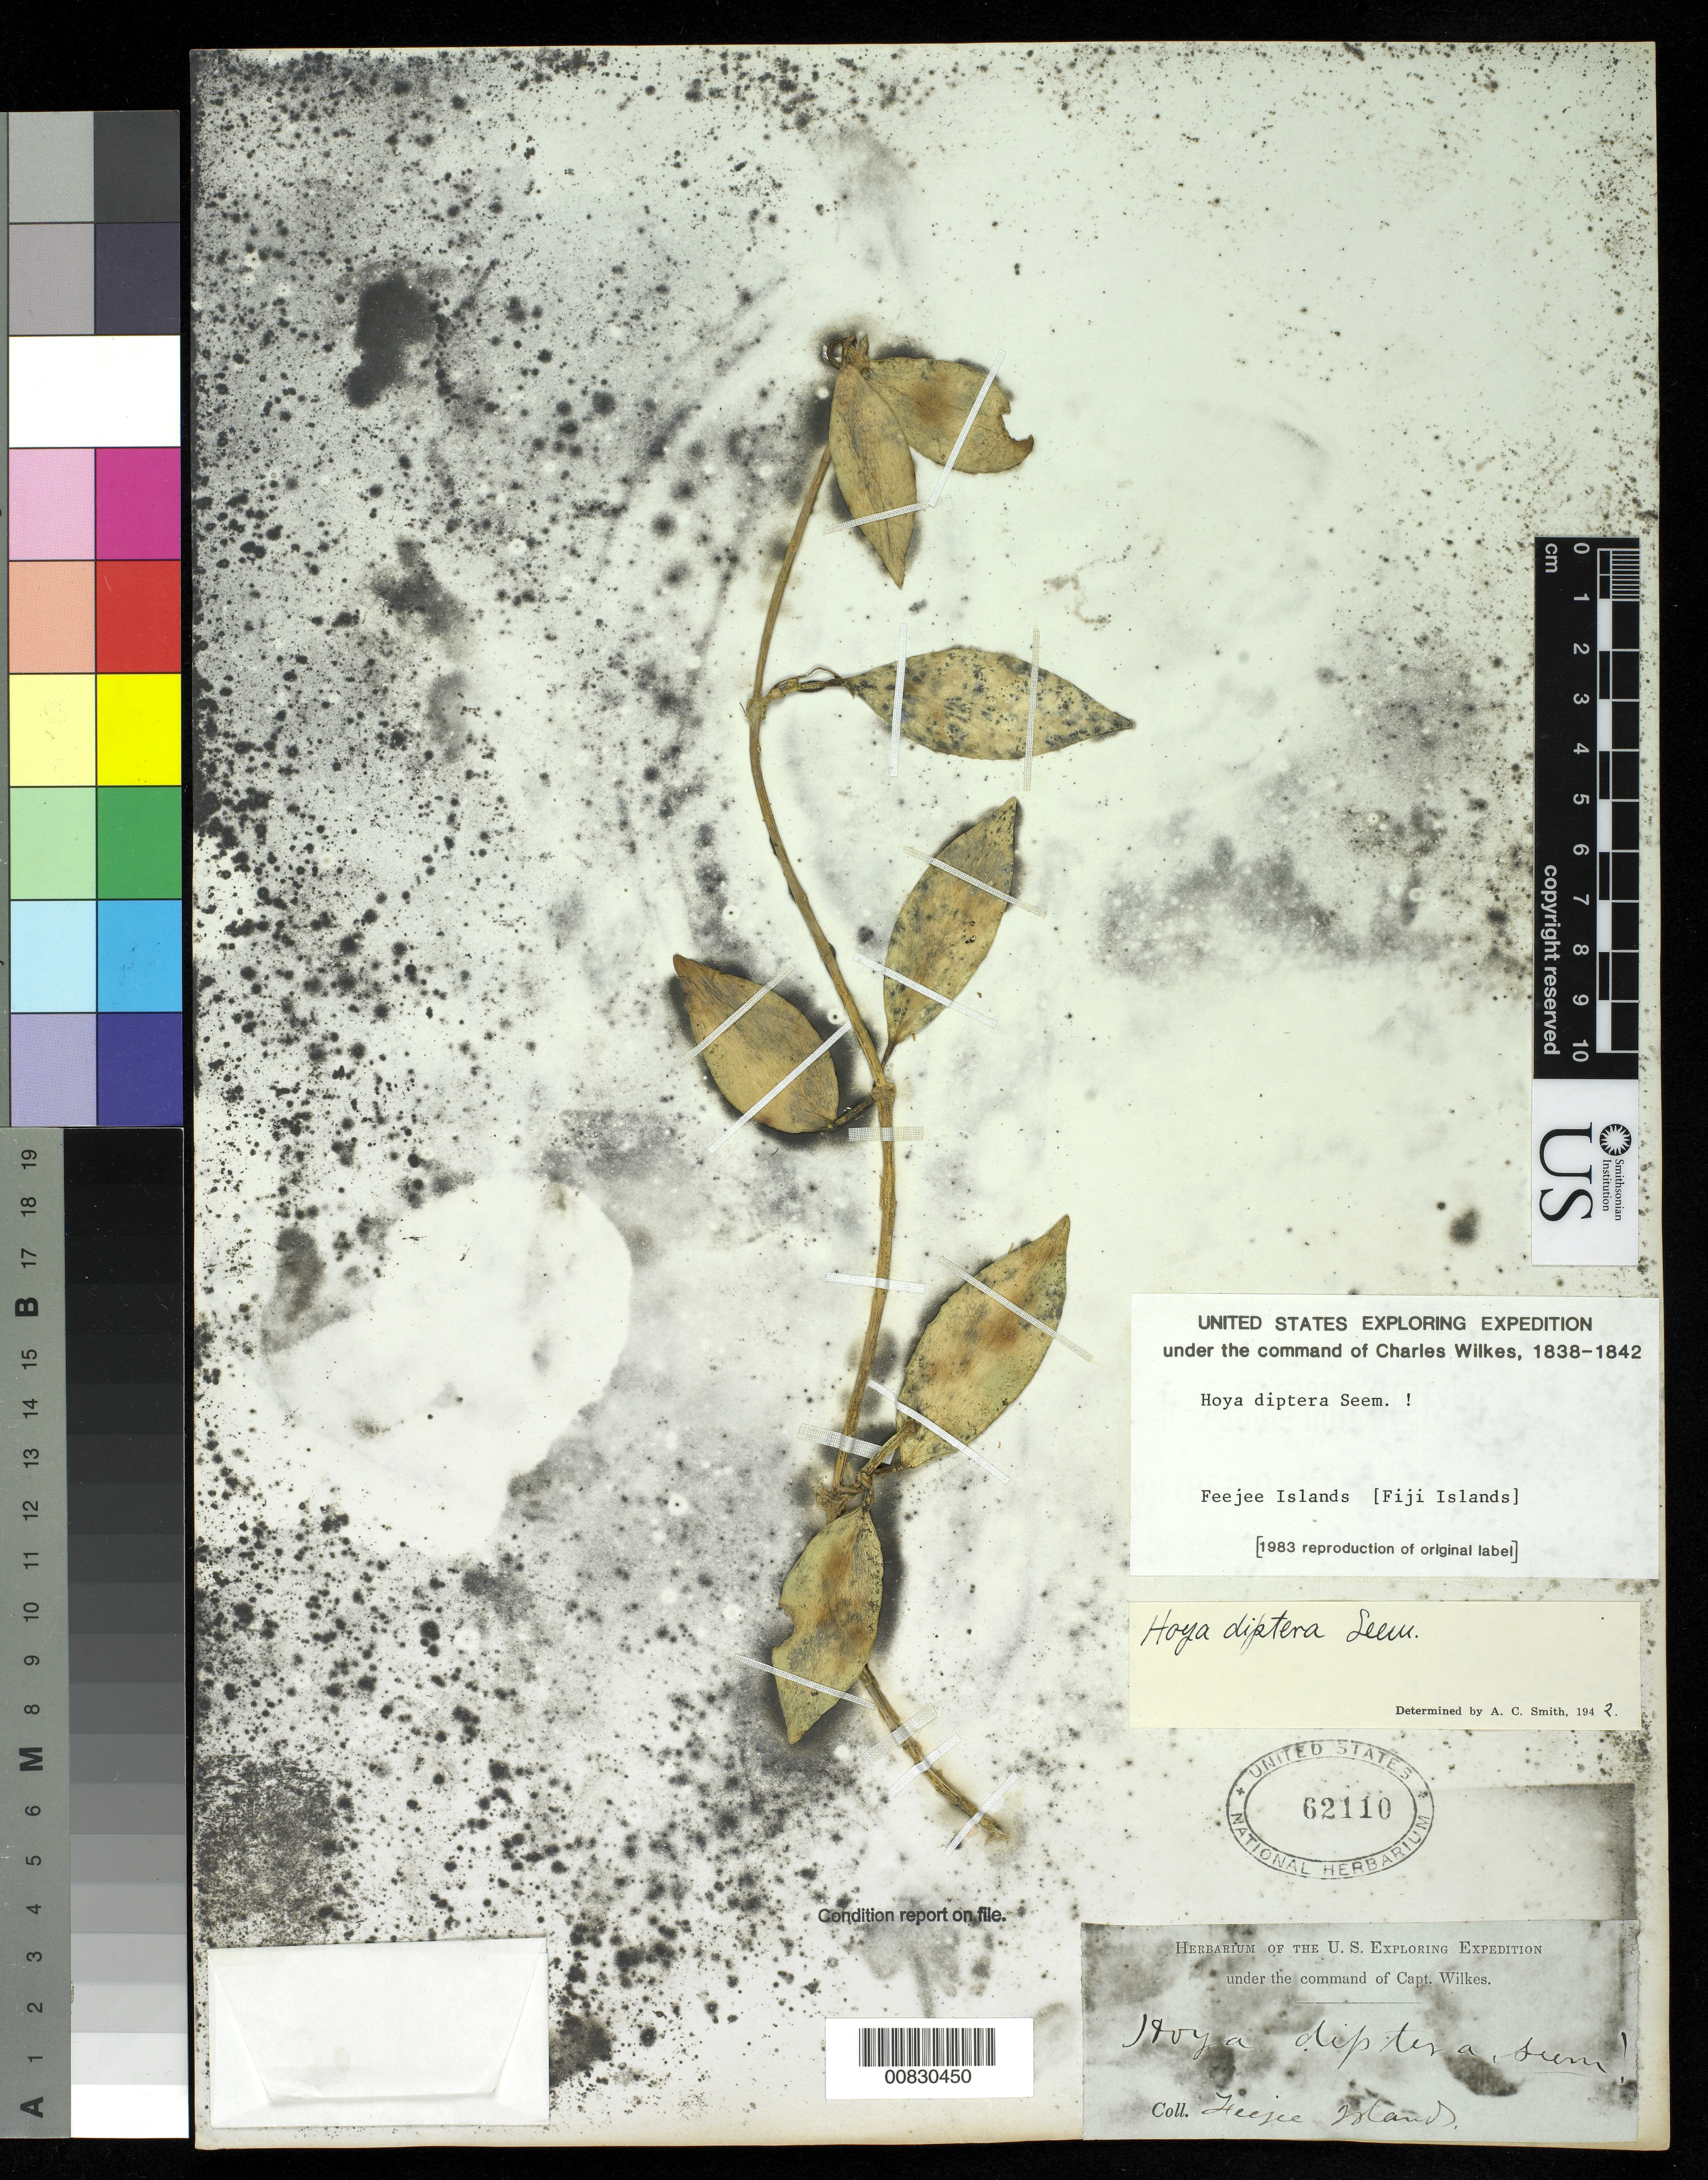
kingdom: Plantae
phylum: Tracheophyta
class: Magnoliopsida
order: Gentianales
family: Apocynaceae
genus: Hoya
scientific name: Hoya diptera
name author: Seem.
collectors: Wilkes Explor. Exped.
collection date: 1838/1842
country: Fiji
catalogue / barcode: US 62110